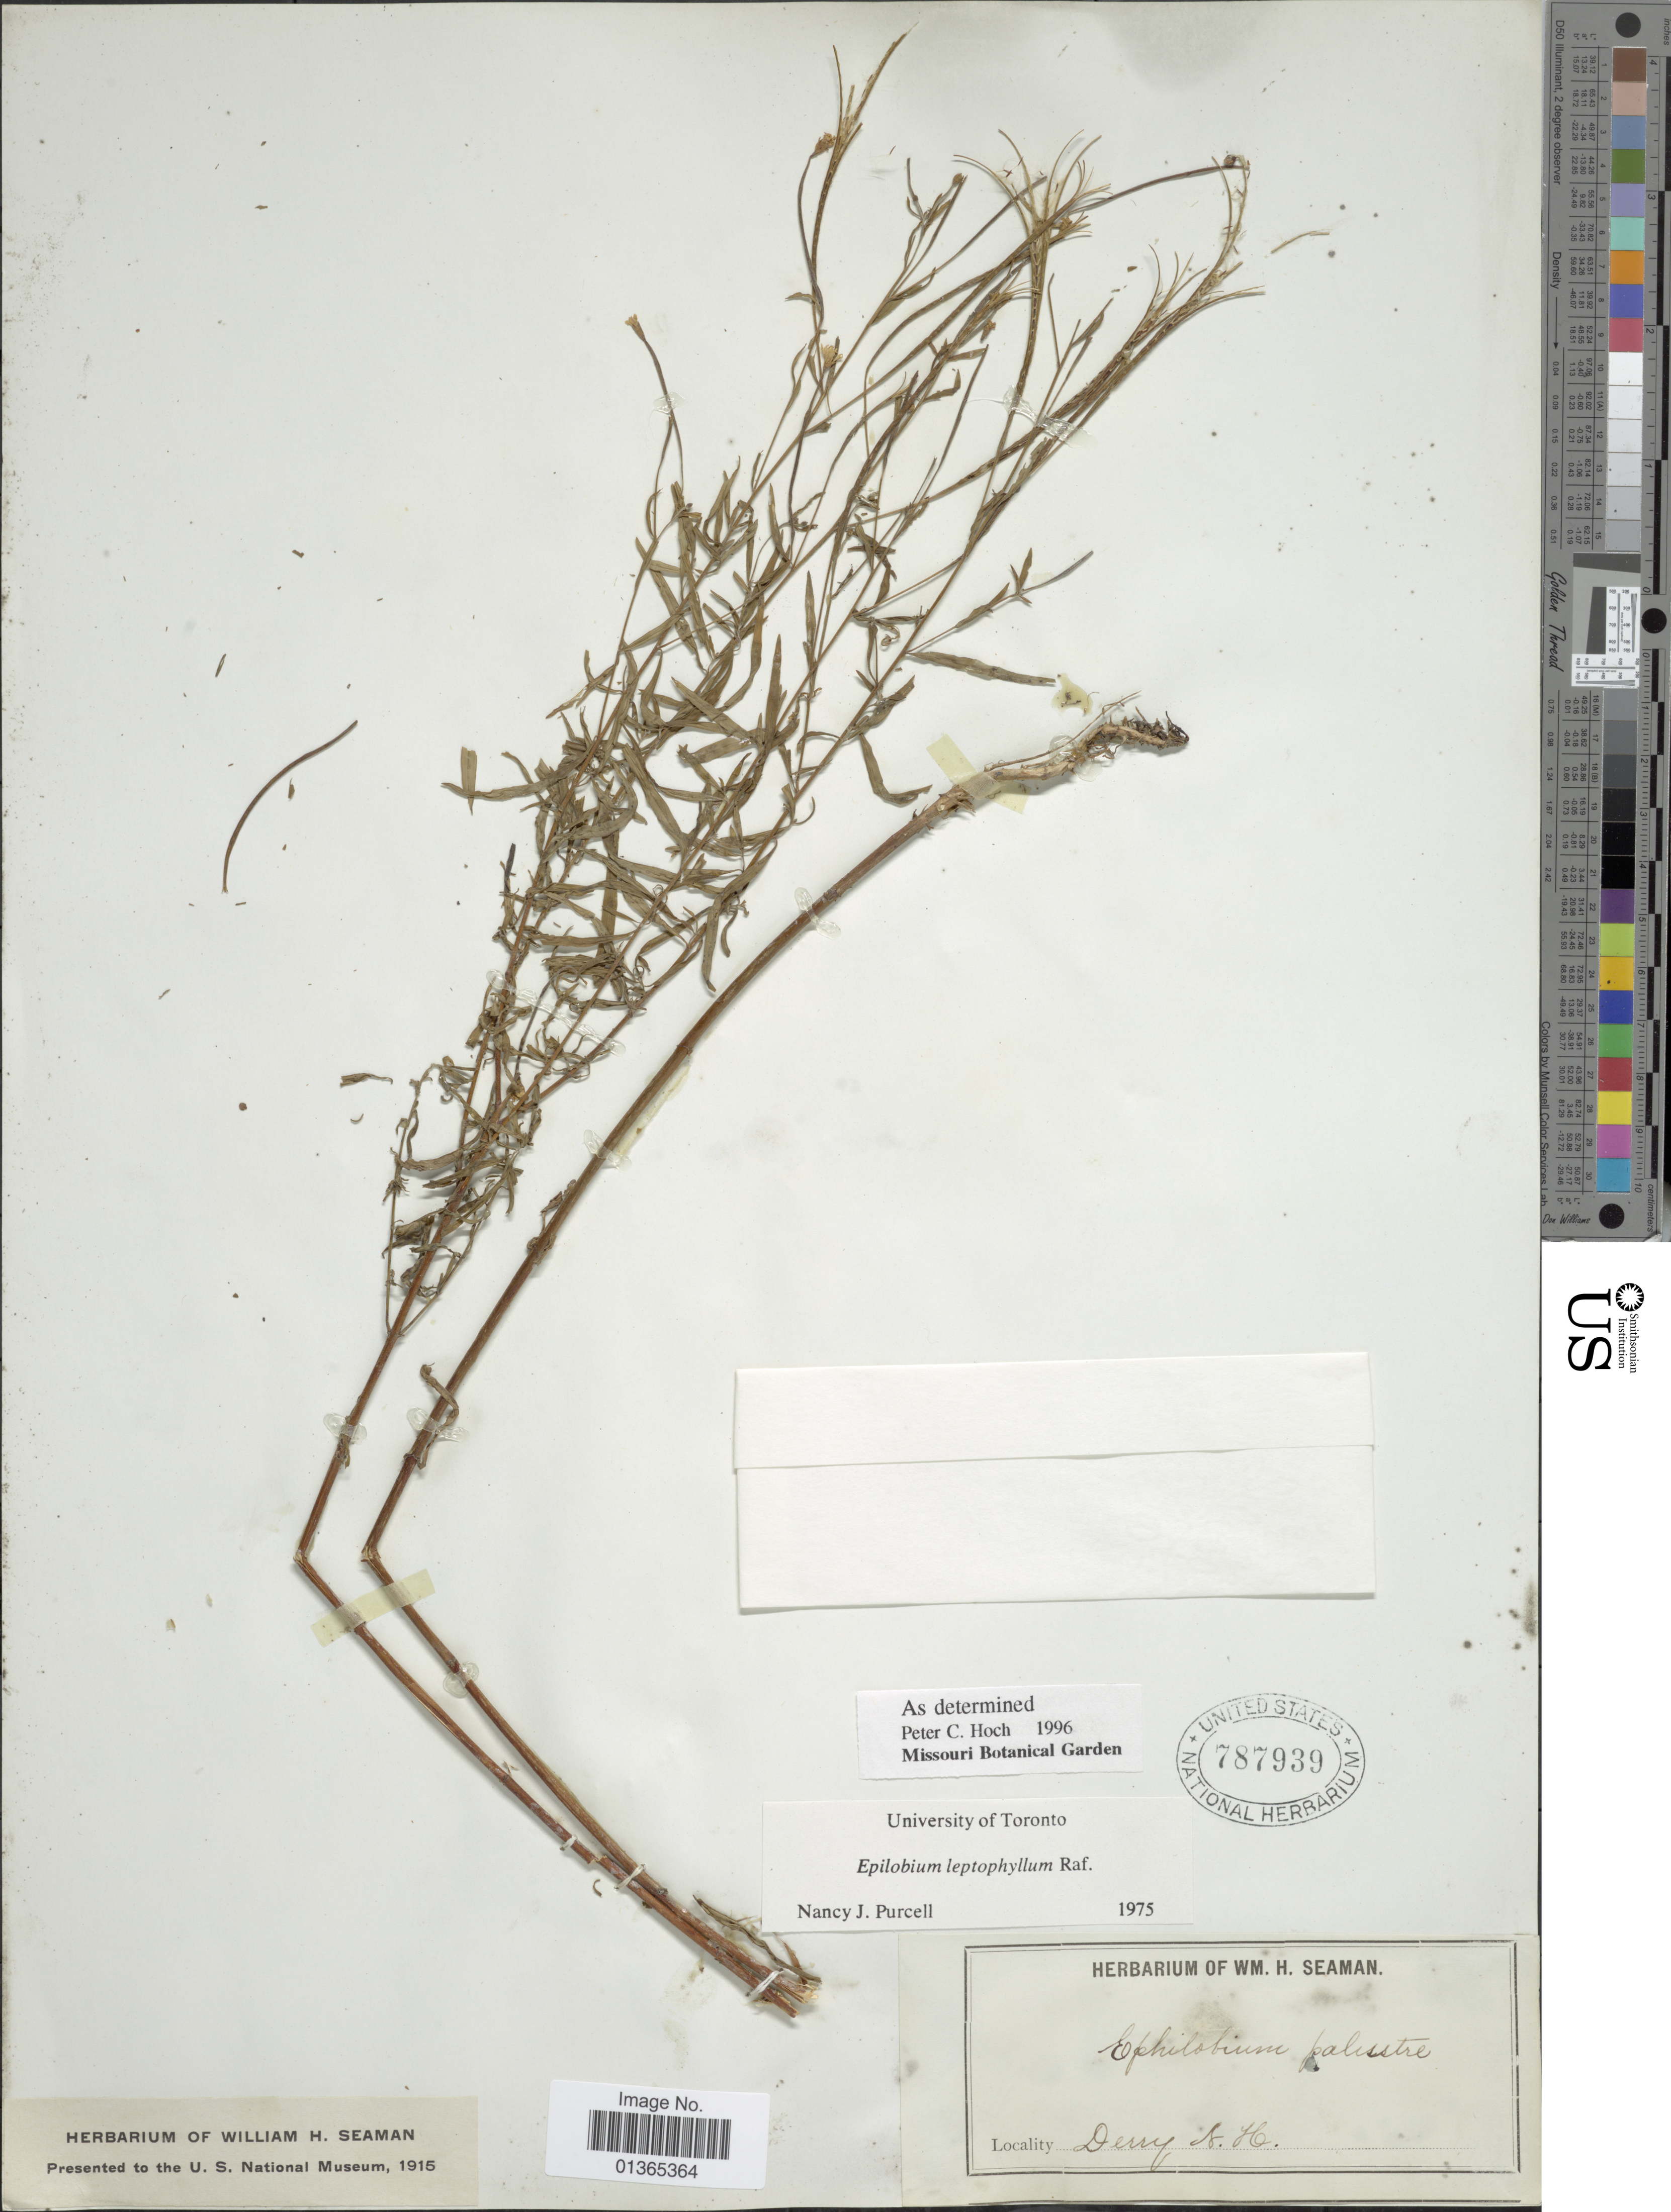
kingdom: Plantae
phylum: Tracheophyta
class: Magnoliopsida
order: Myrtales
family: Onagraceae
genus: Epilobium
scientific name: Epilobium leptophyllum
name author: Raf.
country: United States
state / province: New Hampshire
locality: Derry.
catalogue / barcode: US 787939